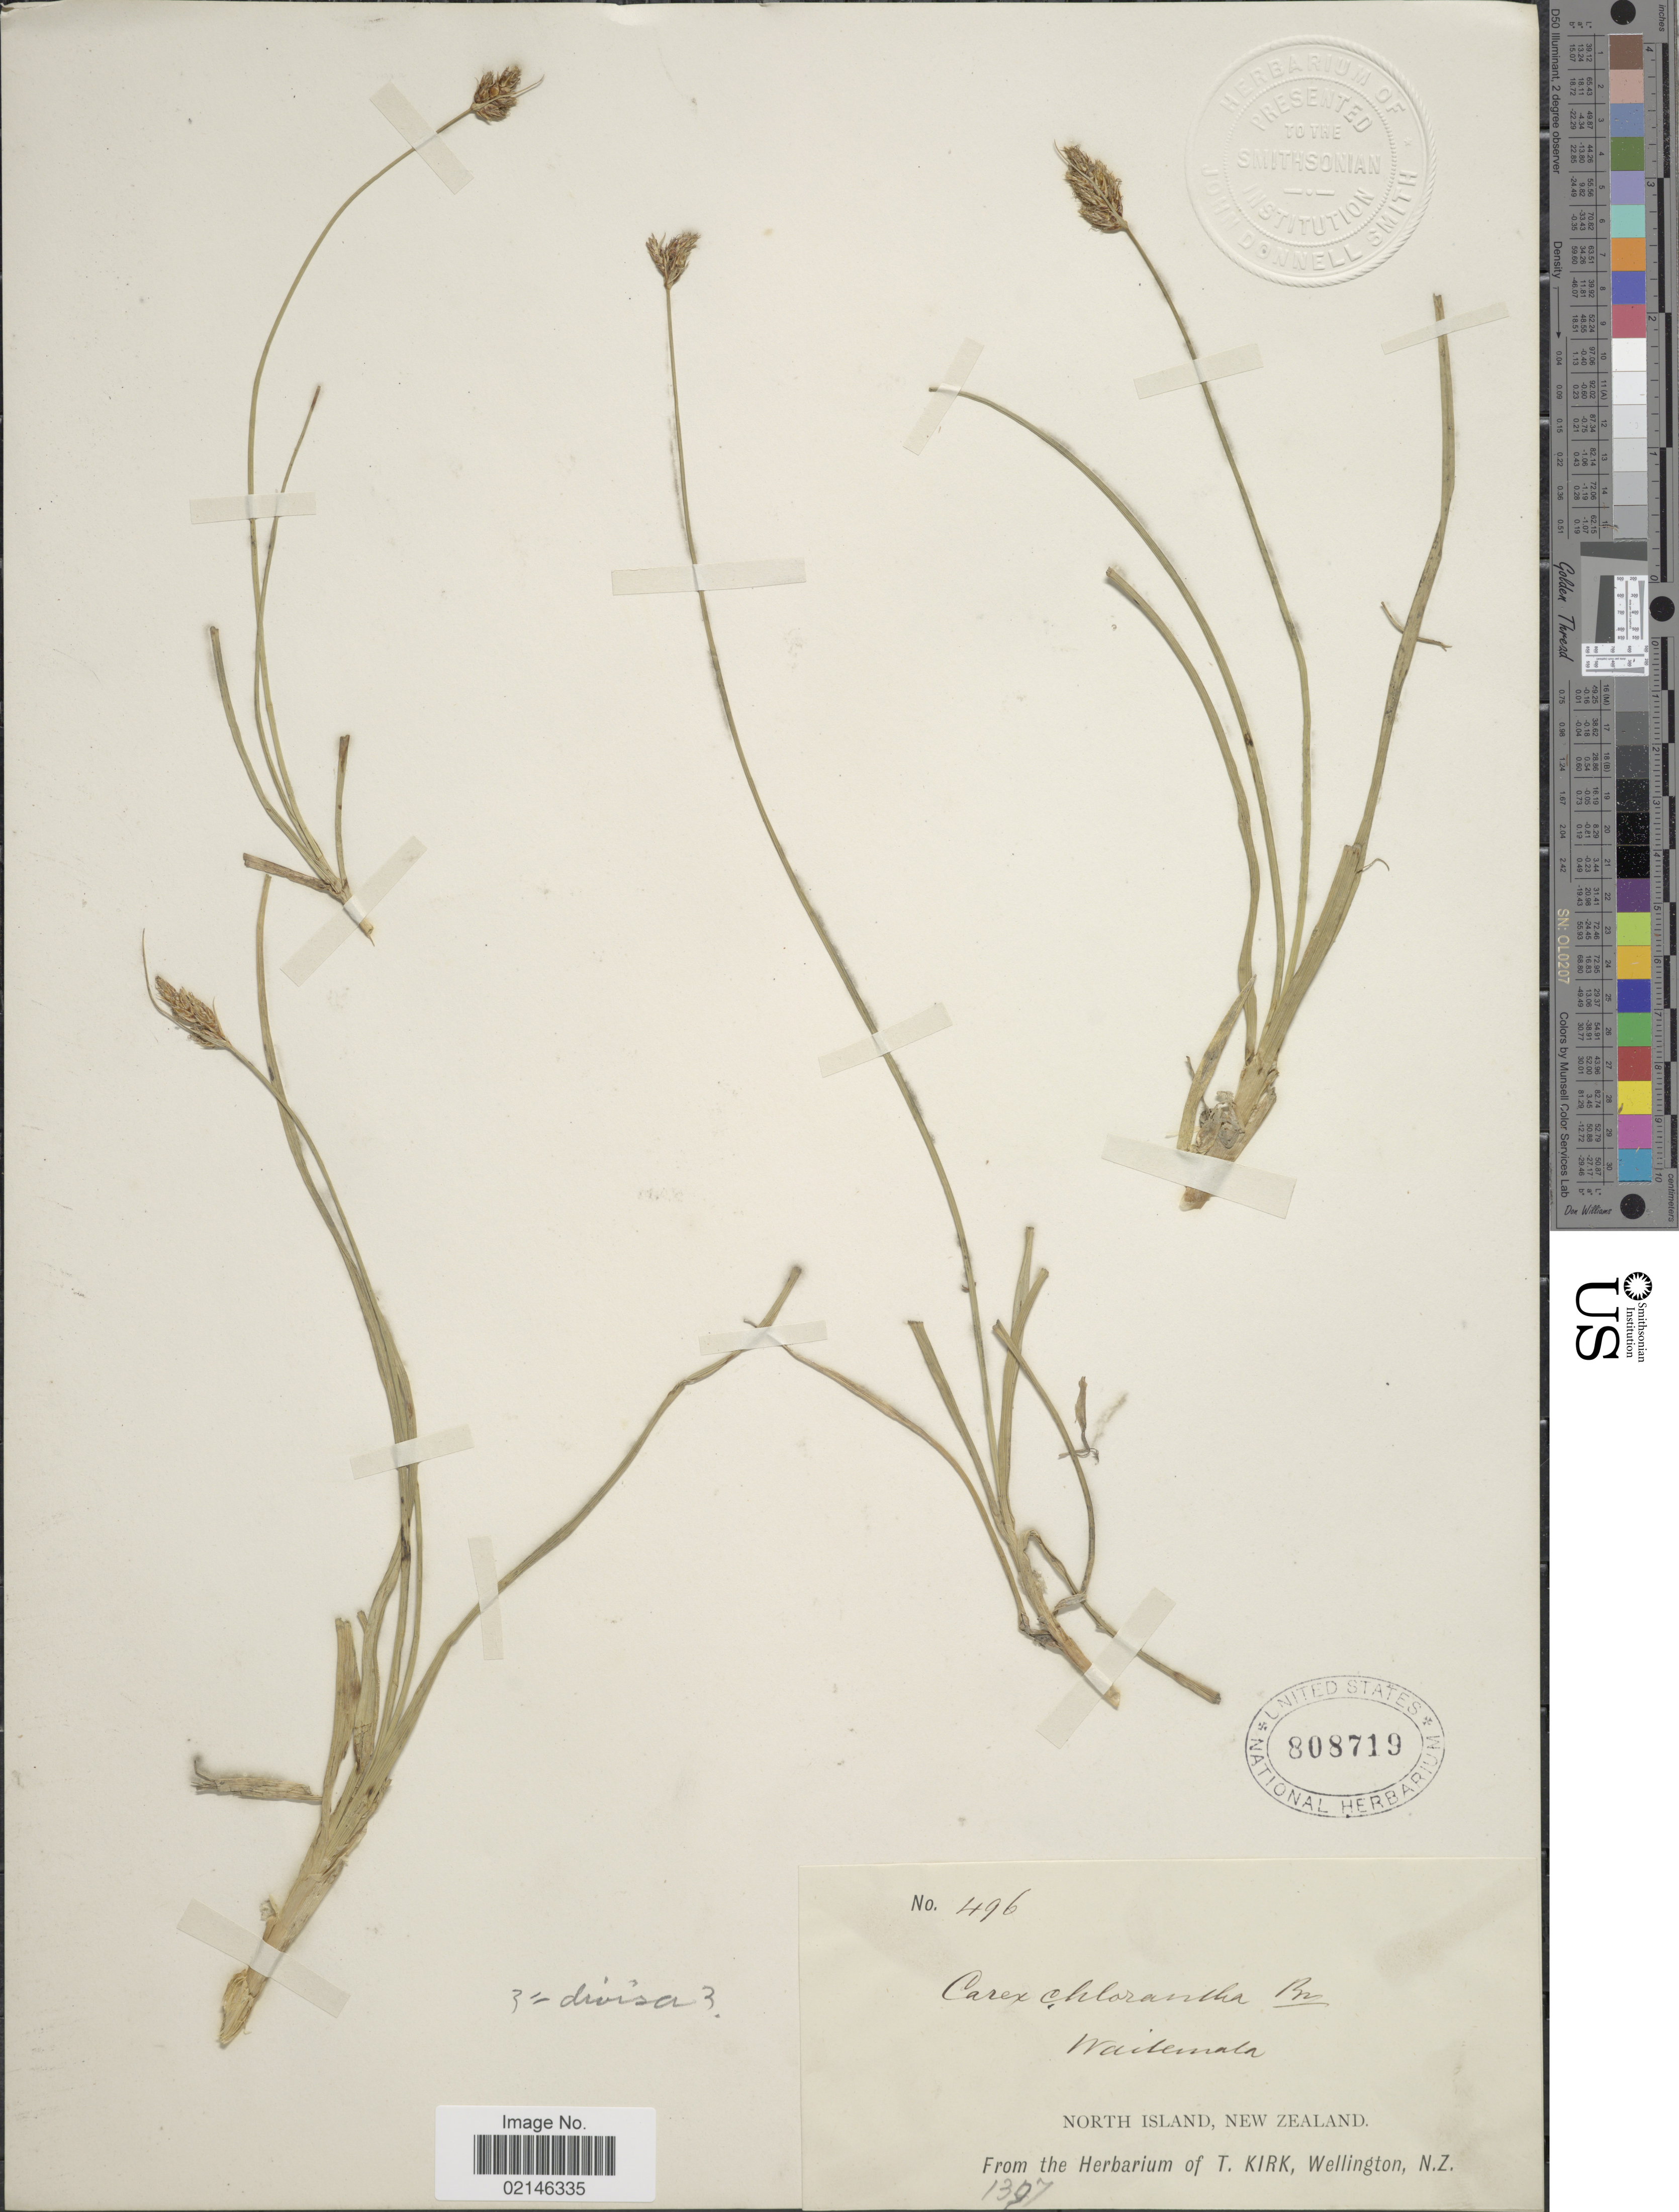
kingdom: Plantae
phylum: Tracheophyta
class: Liliopsida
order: Poales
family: Cyperaceae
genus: Carex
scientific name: Carex divisa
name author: Huds.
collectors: ex herb. T. Kirk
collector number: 496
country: New Zealand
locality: Waitemata North Island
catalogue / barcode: US 808719